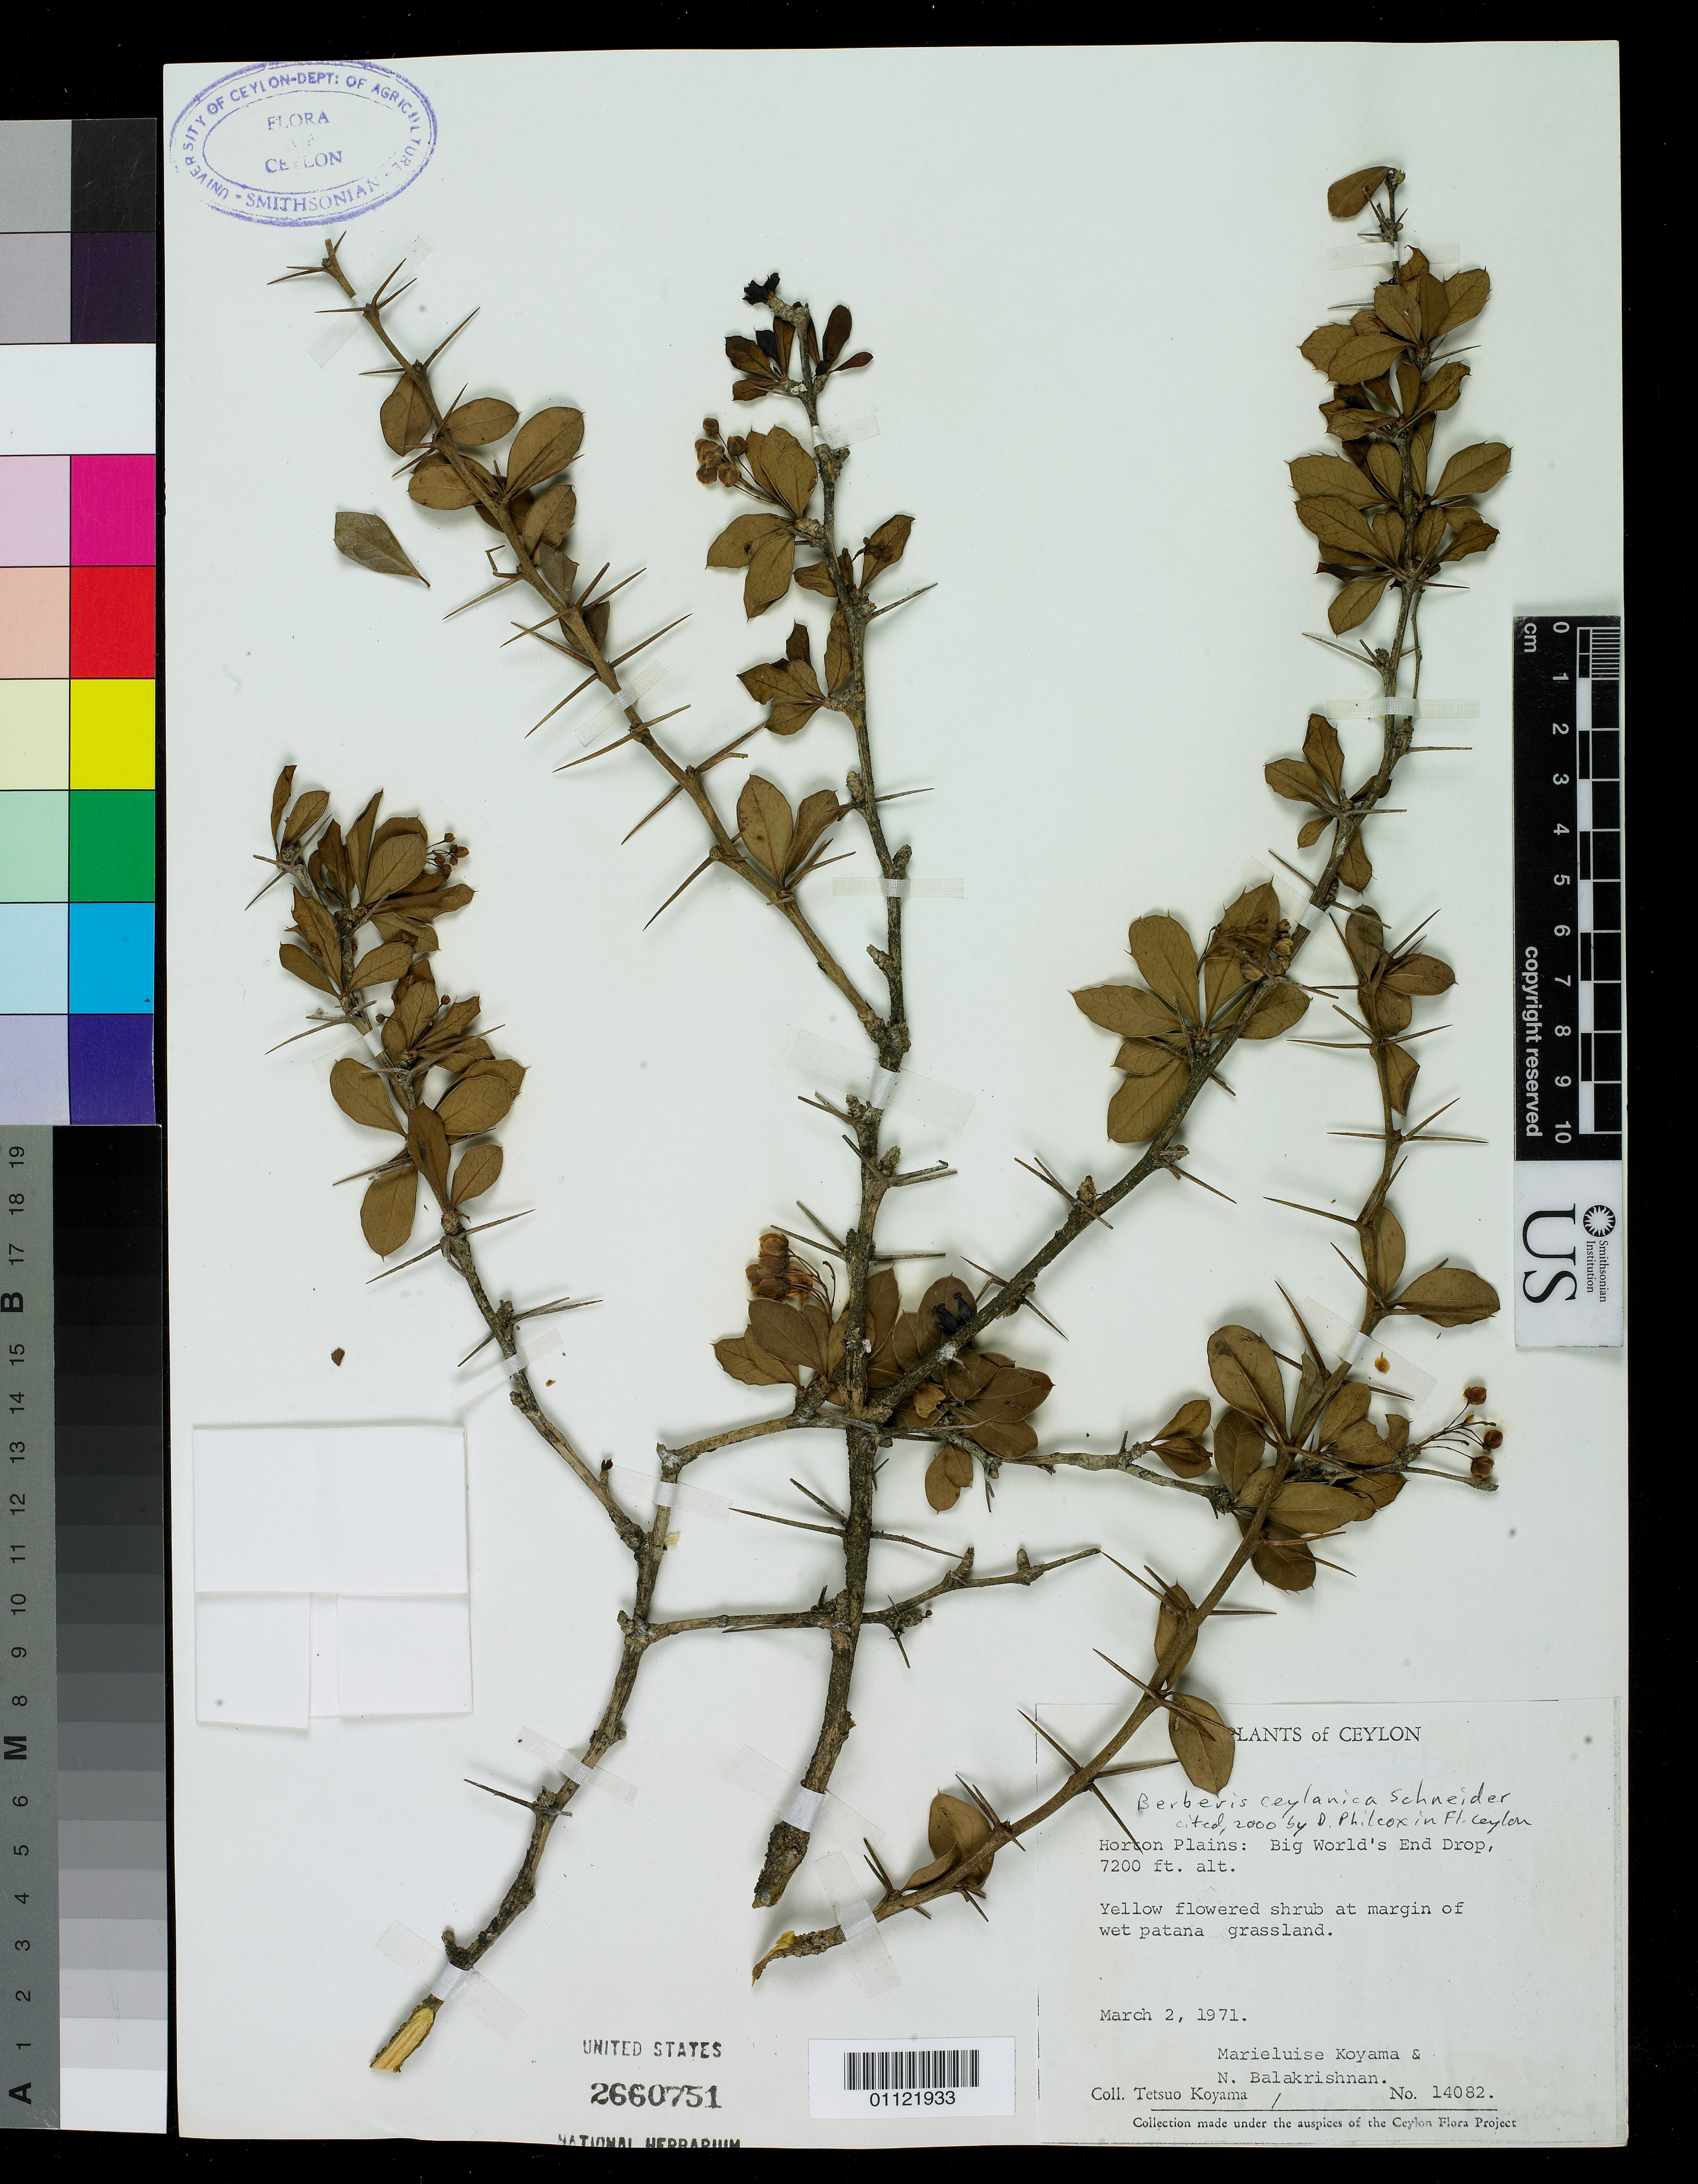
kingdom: Plantae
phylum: Tracheophyta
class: Magnoliopsida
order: Ranunculales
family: Berberidaceae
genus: Berberis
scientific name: Berberis ceylanica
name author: C.K. Schneid.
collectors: T. Koyama, M. Koyama & N. P. Balakrishnan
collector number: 14082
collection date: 1971-03-02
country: Sri Lanka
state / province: Central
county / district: Nuwara Eliya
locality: Horton Plains: Big World's End Drop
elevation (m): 2195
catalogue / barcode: US 2660751